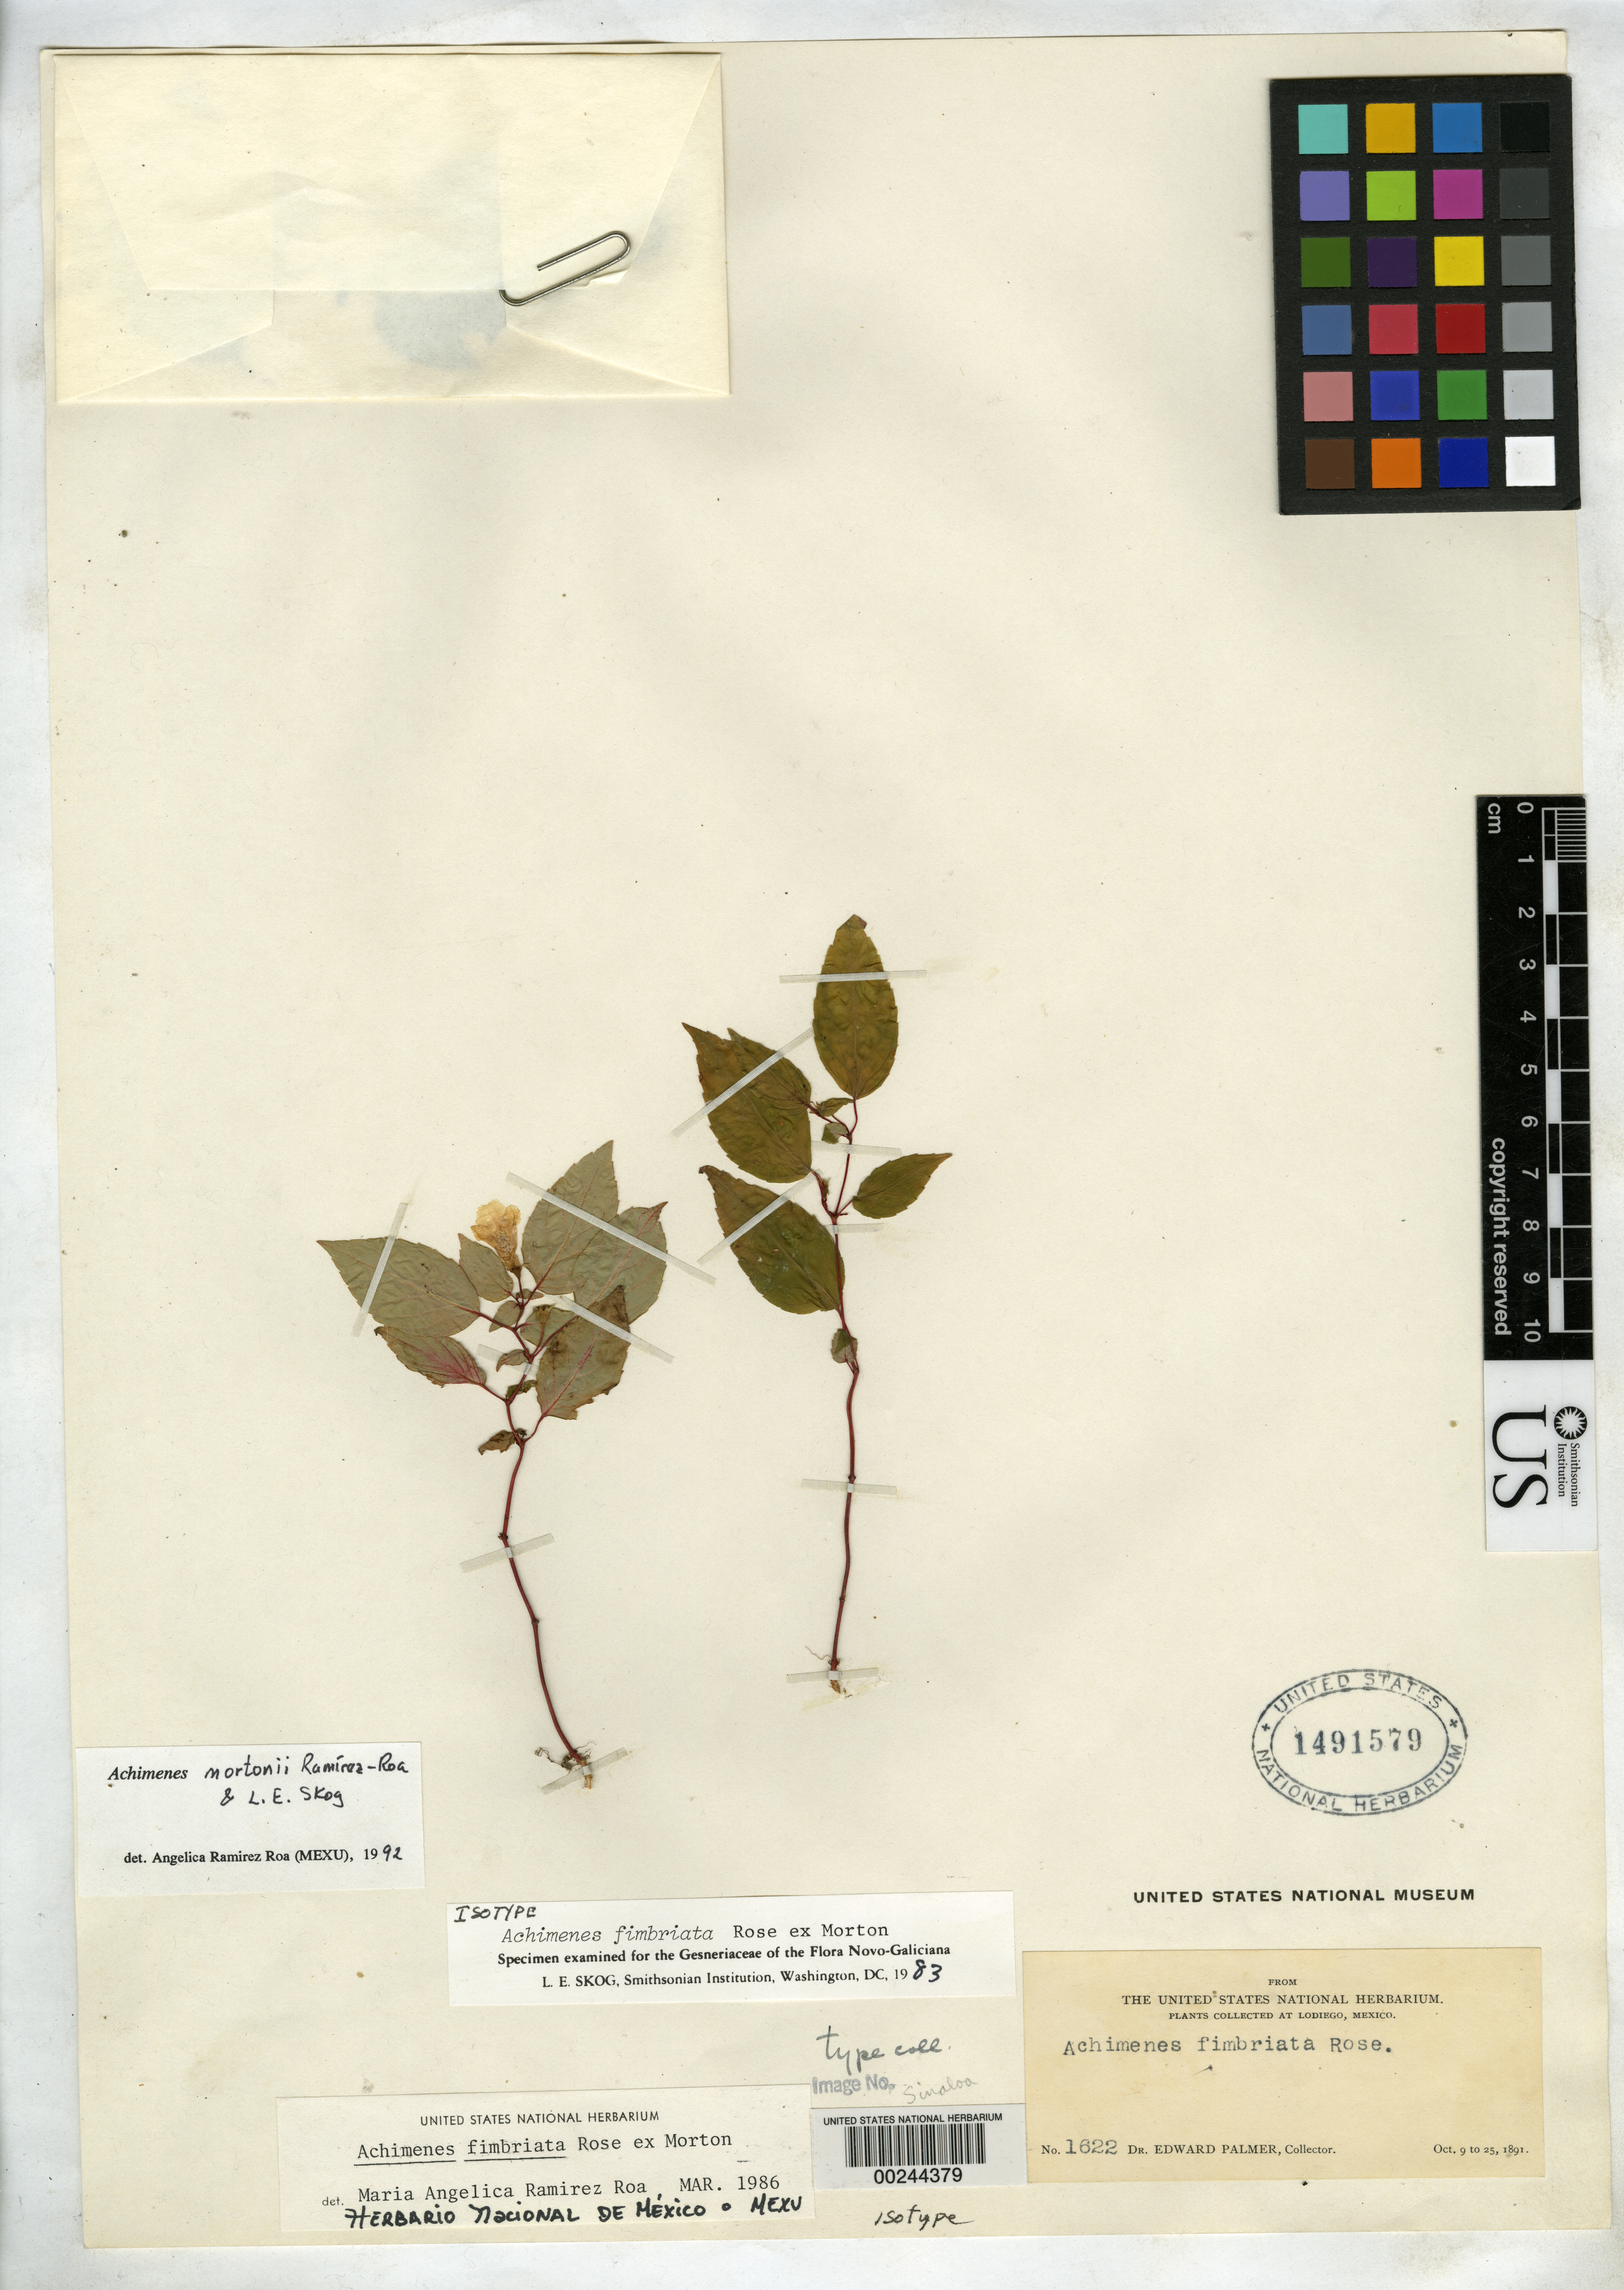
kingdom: Plantae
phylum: Tracheophyta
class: Magnoliopsida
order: Lamiales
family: Gesneriaceae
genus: Achimenes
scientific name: Achimenes fimbriata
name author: Rose ex C.V. Morton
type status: Isotype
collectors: E. Palmer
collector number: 1622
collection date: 1891-10-09/1891-10-25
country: Mexico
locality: collected at Lodiego.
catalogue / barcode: US 1491579